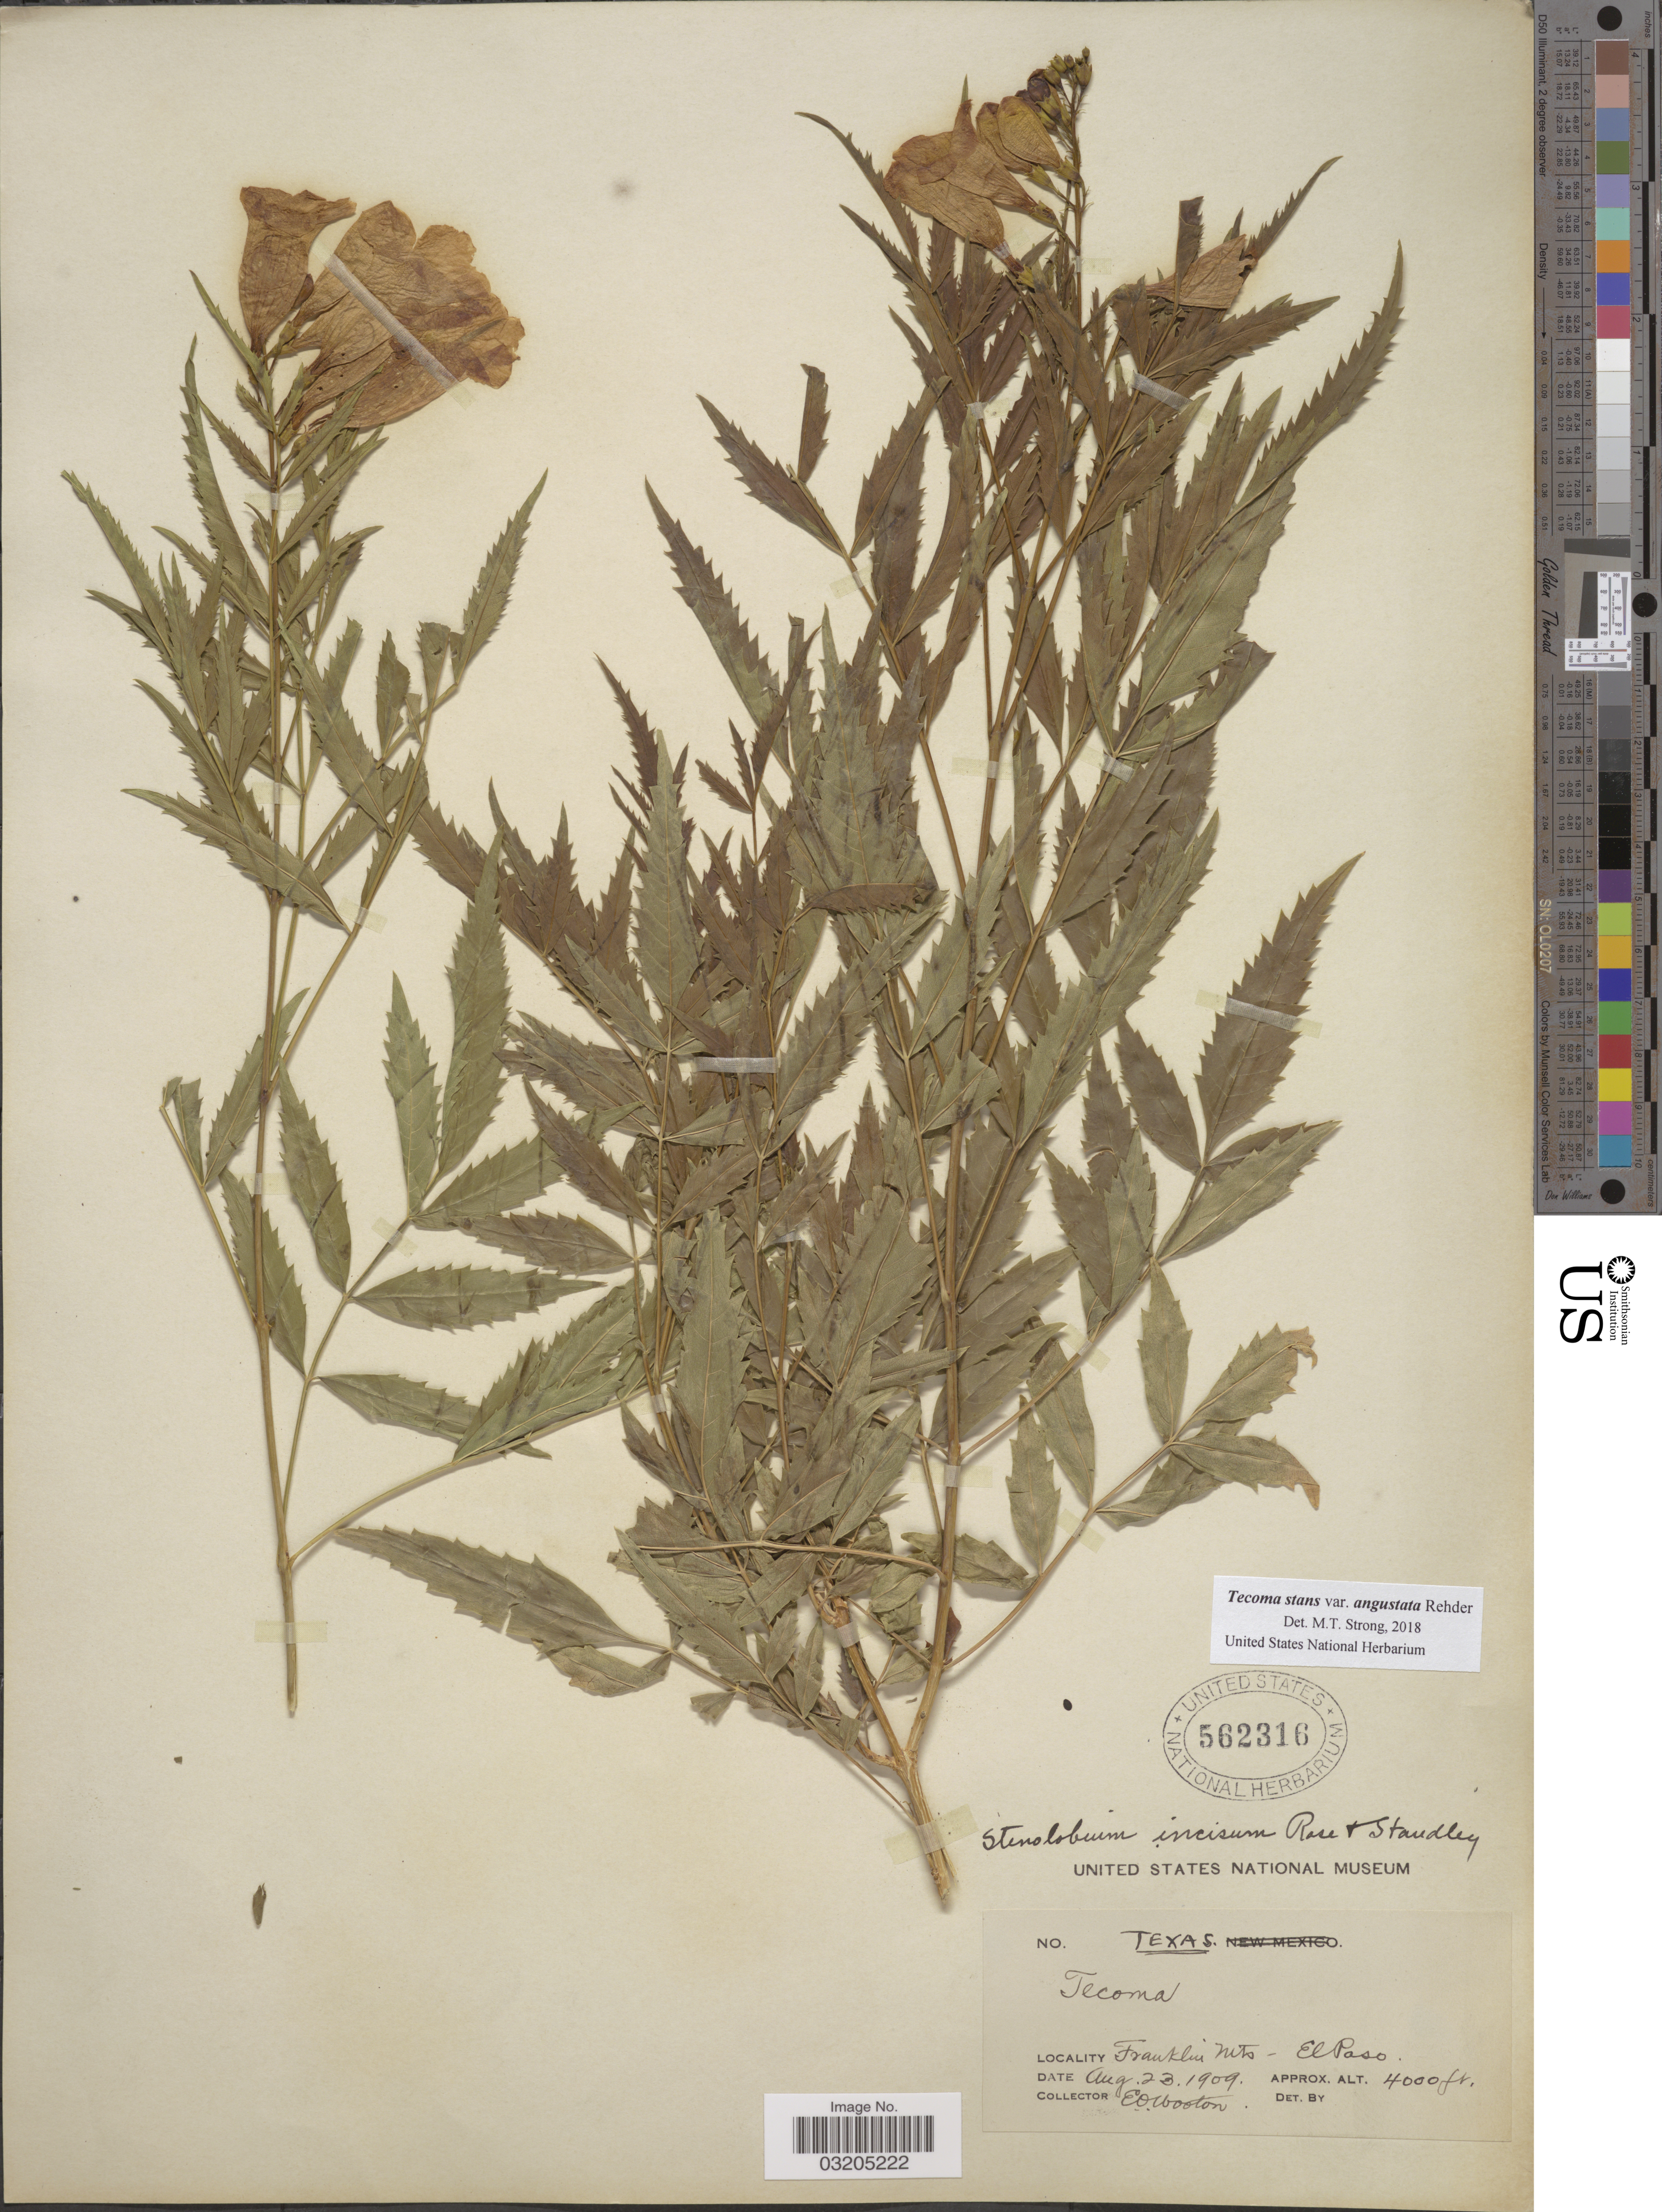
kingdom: Plantae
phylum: Tracheophyta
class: Magnoliopsida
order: Lamiales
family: Bignoniaceae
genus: Tecoma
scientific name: Tecoma stans var. angustata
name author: Rehder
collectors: E. O. Wooton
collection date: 1909-08-23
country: United States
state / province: Texas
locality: Franklin Mts - El Paso.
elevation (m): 1219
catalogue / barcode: US 562316